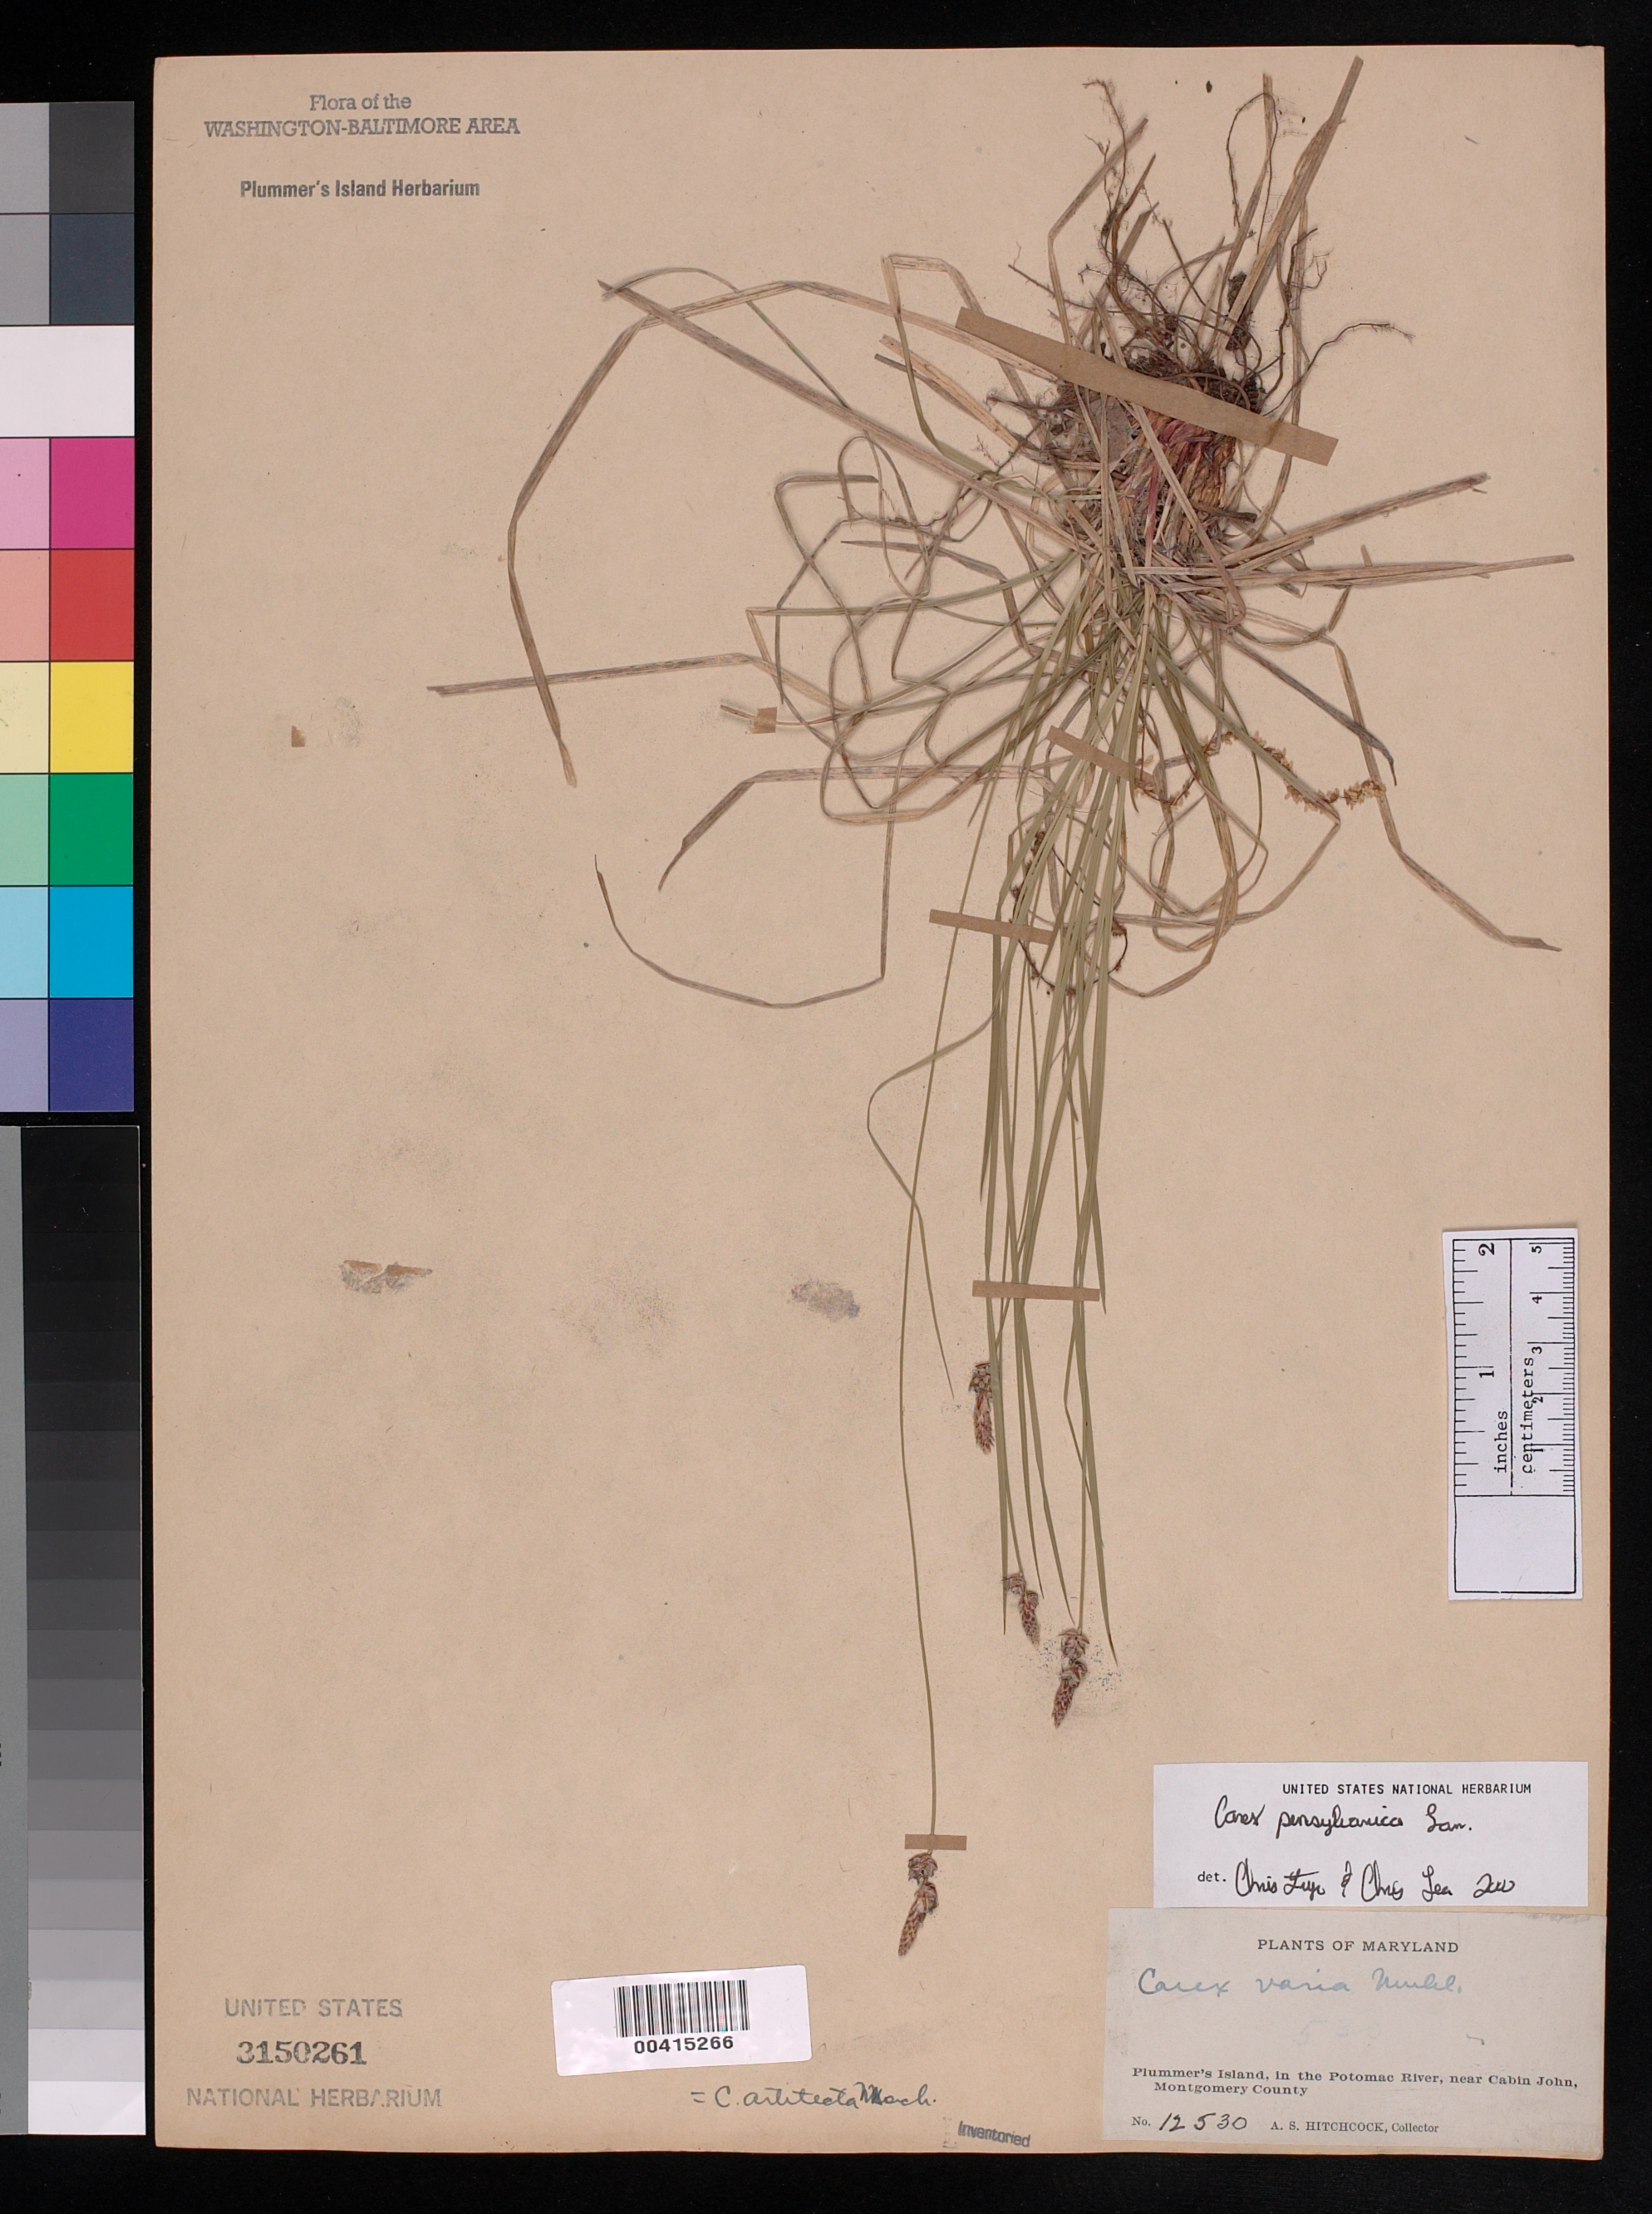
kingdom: Plantae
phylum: Tracheophyta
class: Liliopsida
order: Poales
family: Cyperaceae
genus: Carex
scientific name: Carex pensylvanica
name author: Lam.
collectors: A. S. Hitchcock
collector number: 12530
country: United States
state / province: Maryland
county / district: Montgomery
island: Plummers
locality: Plummer's Island Plummers Island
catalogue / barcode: US 3150261